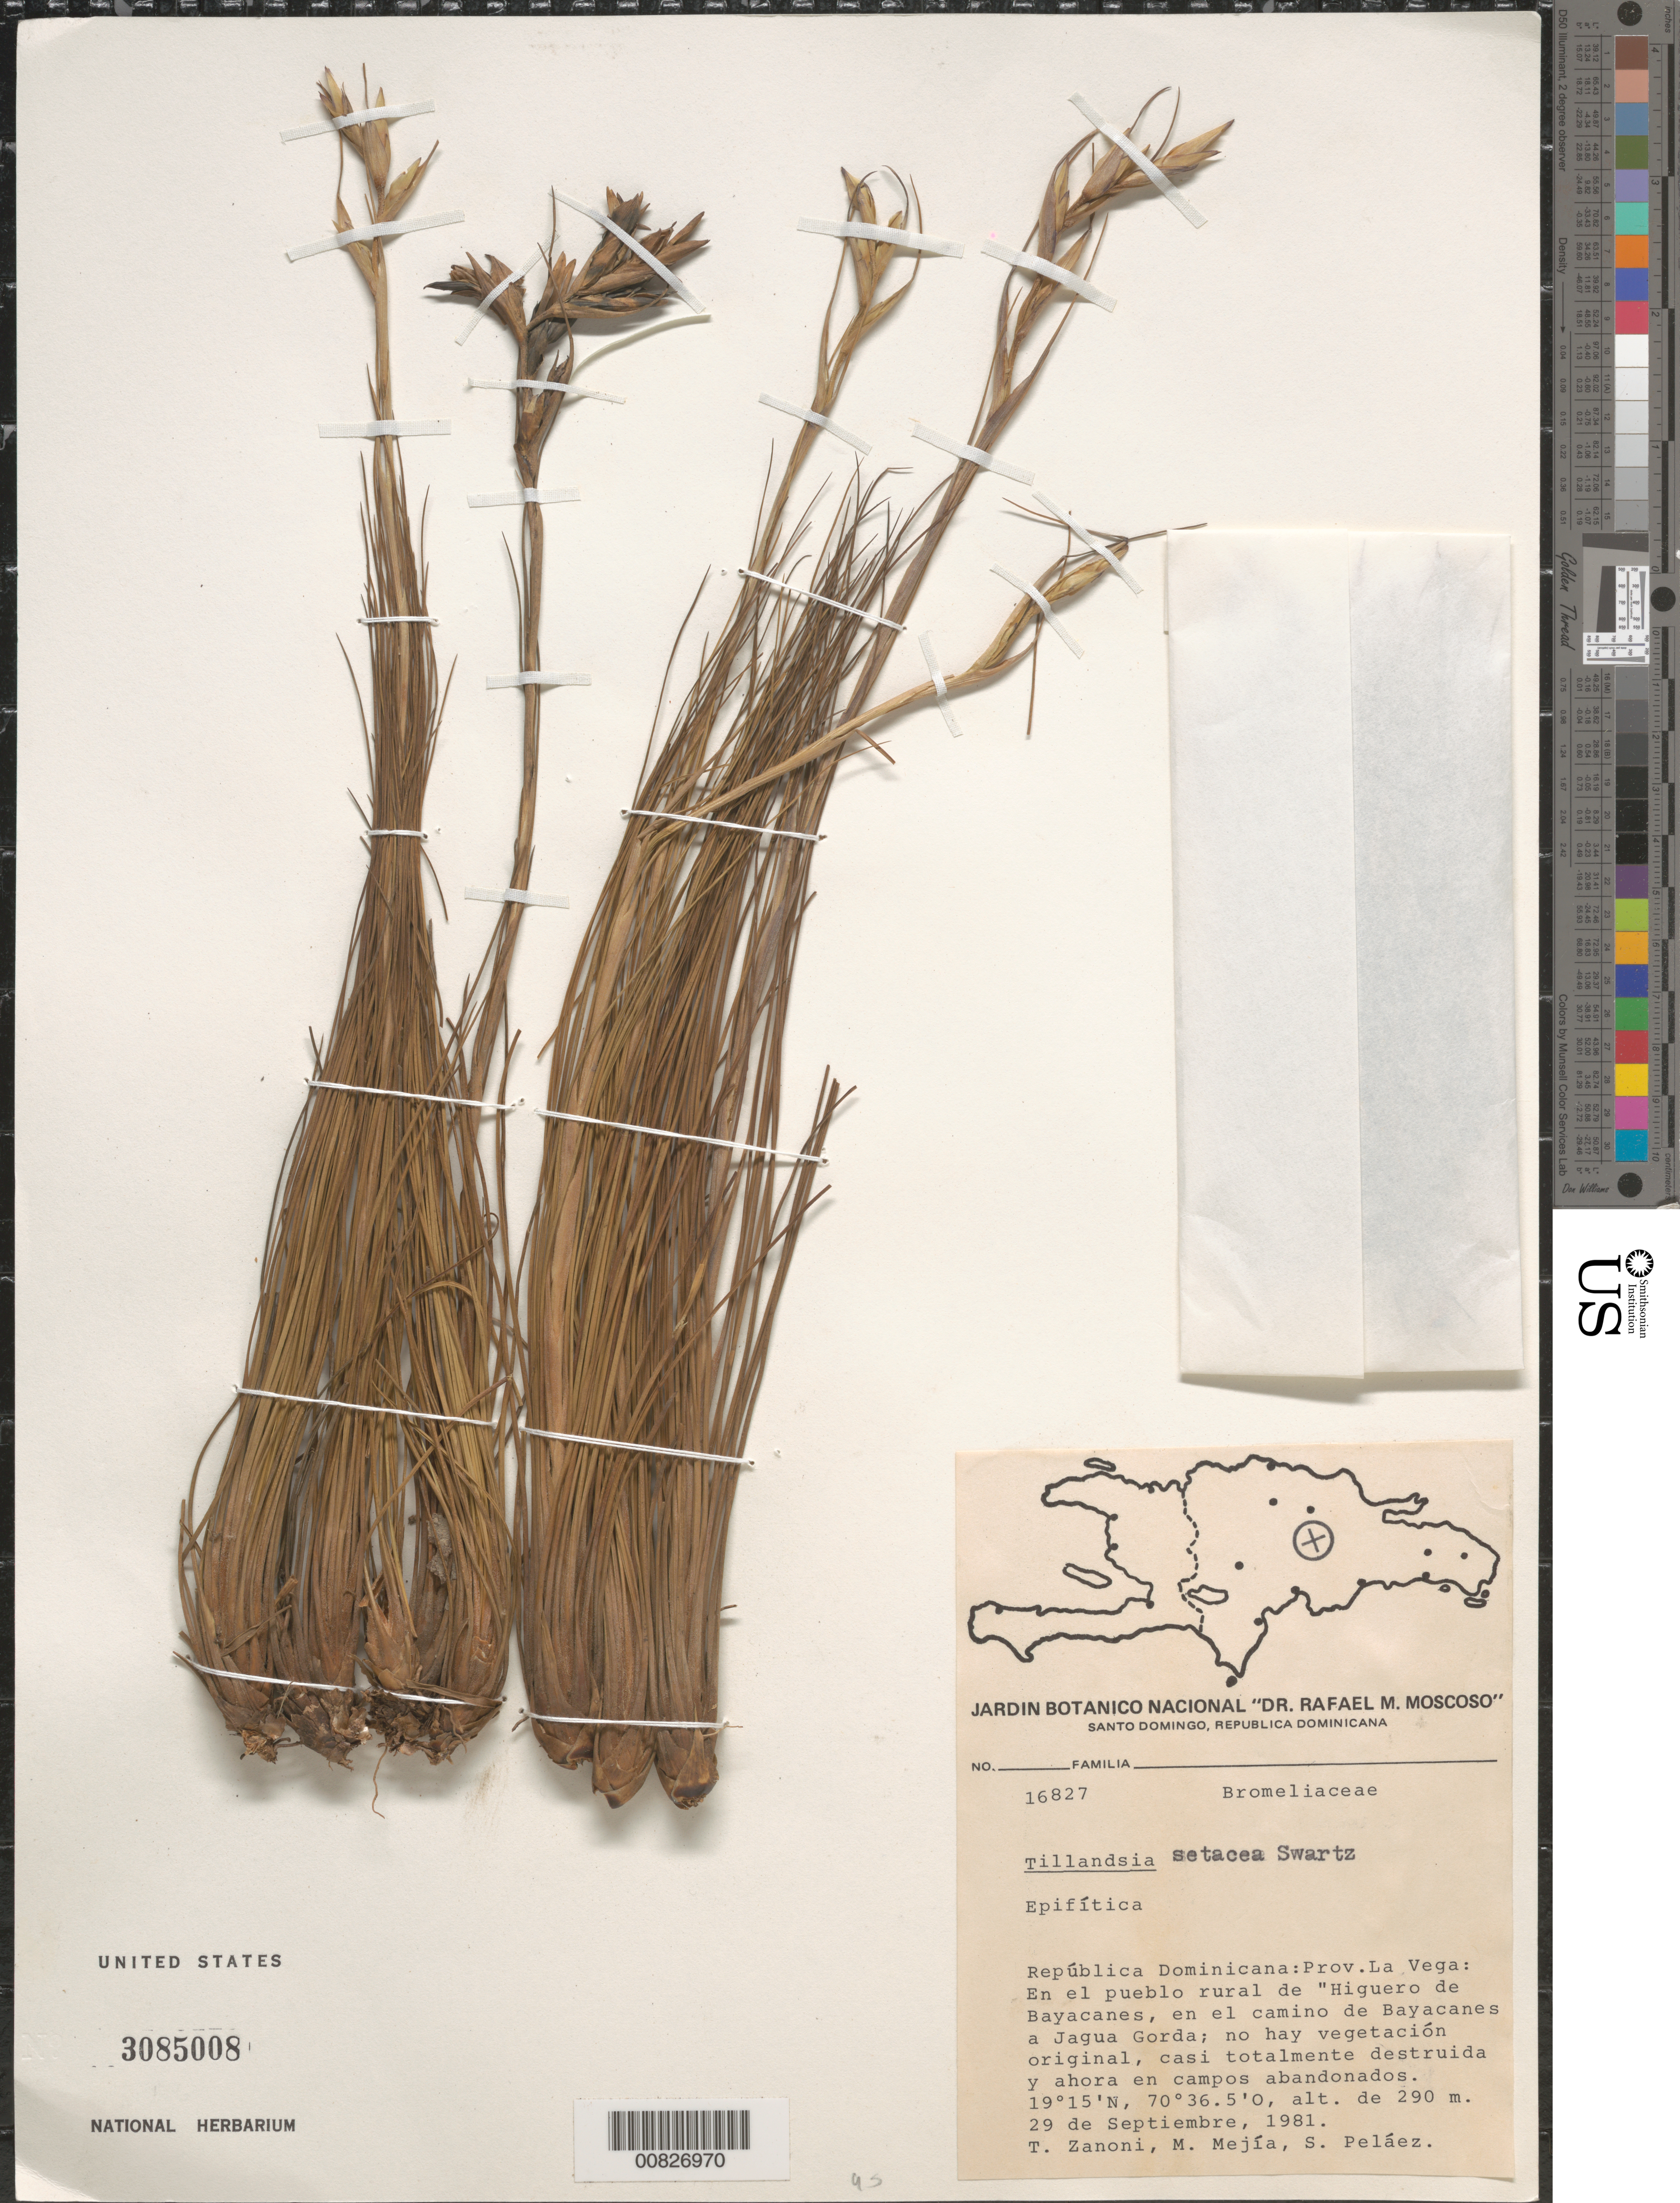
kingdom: Plantae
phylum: Tracheophyta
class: Liliopsida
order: Poales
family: Bromeliaceae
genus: Tillandsia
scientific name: Tillandsia setacea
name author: Sw.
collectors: T. A. Zanoni, M. Mejia & S. Pelaez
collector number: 16827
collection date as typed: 29 Sep 1981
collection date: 1981-09-29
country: Dominican Republic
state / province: La Vega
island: Hispaniola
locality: En el pueblo rural de "Higuero de Bayacanes", en el camino de Bayacanes a Jagua Gorda.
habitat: No hay vegetación original, casi totalmente destruida y ahora en campos abandonados.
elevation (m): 290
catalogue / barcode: US 3085008